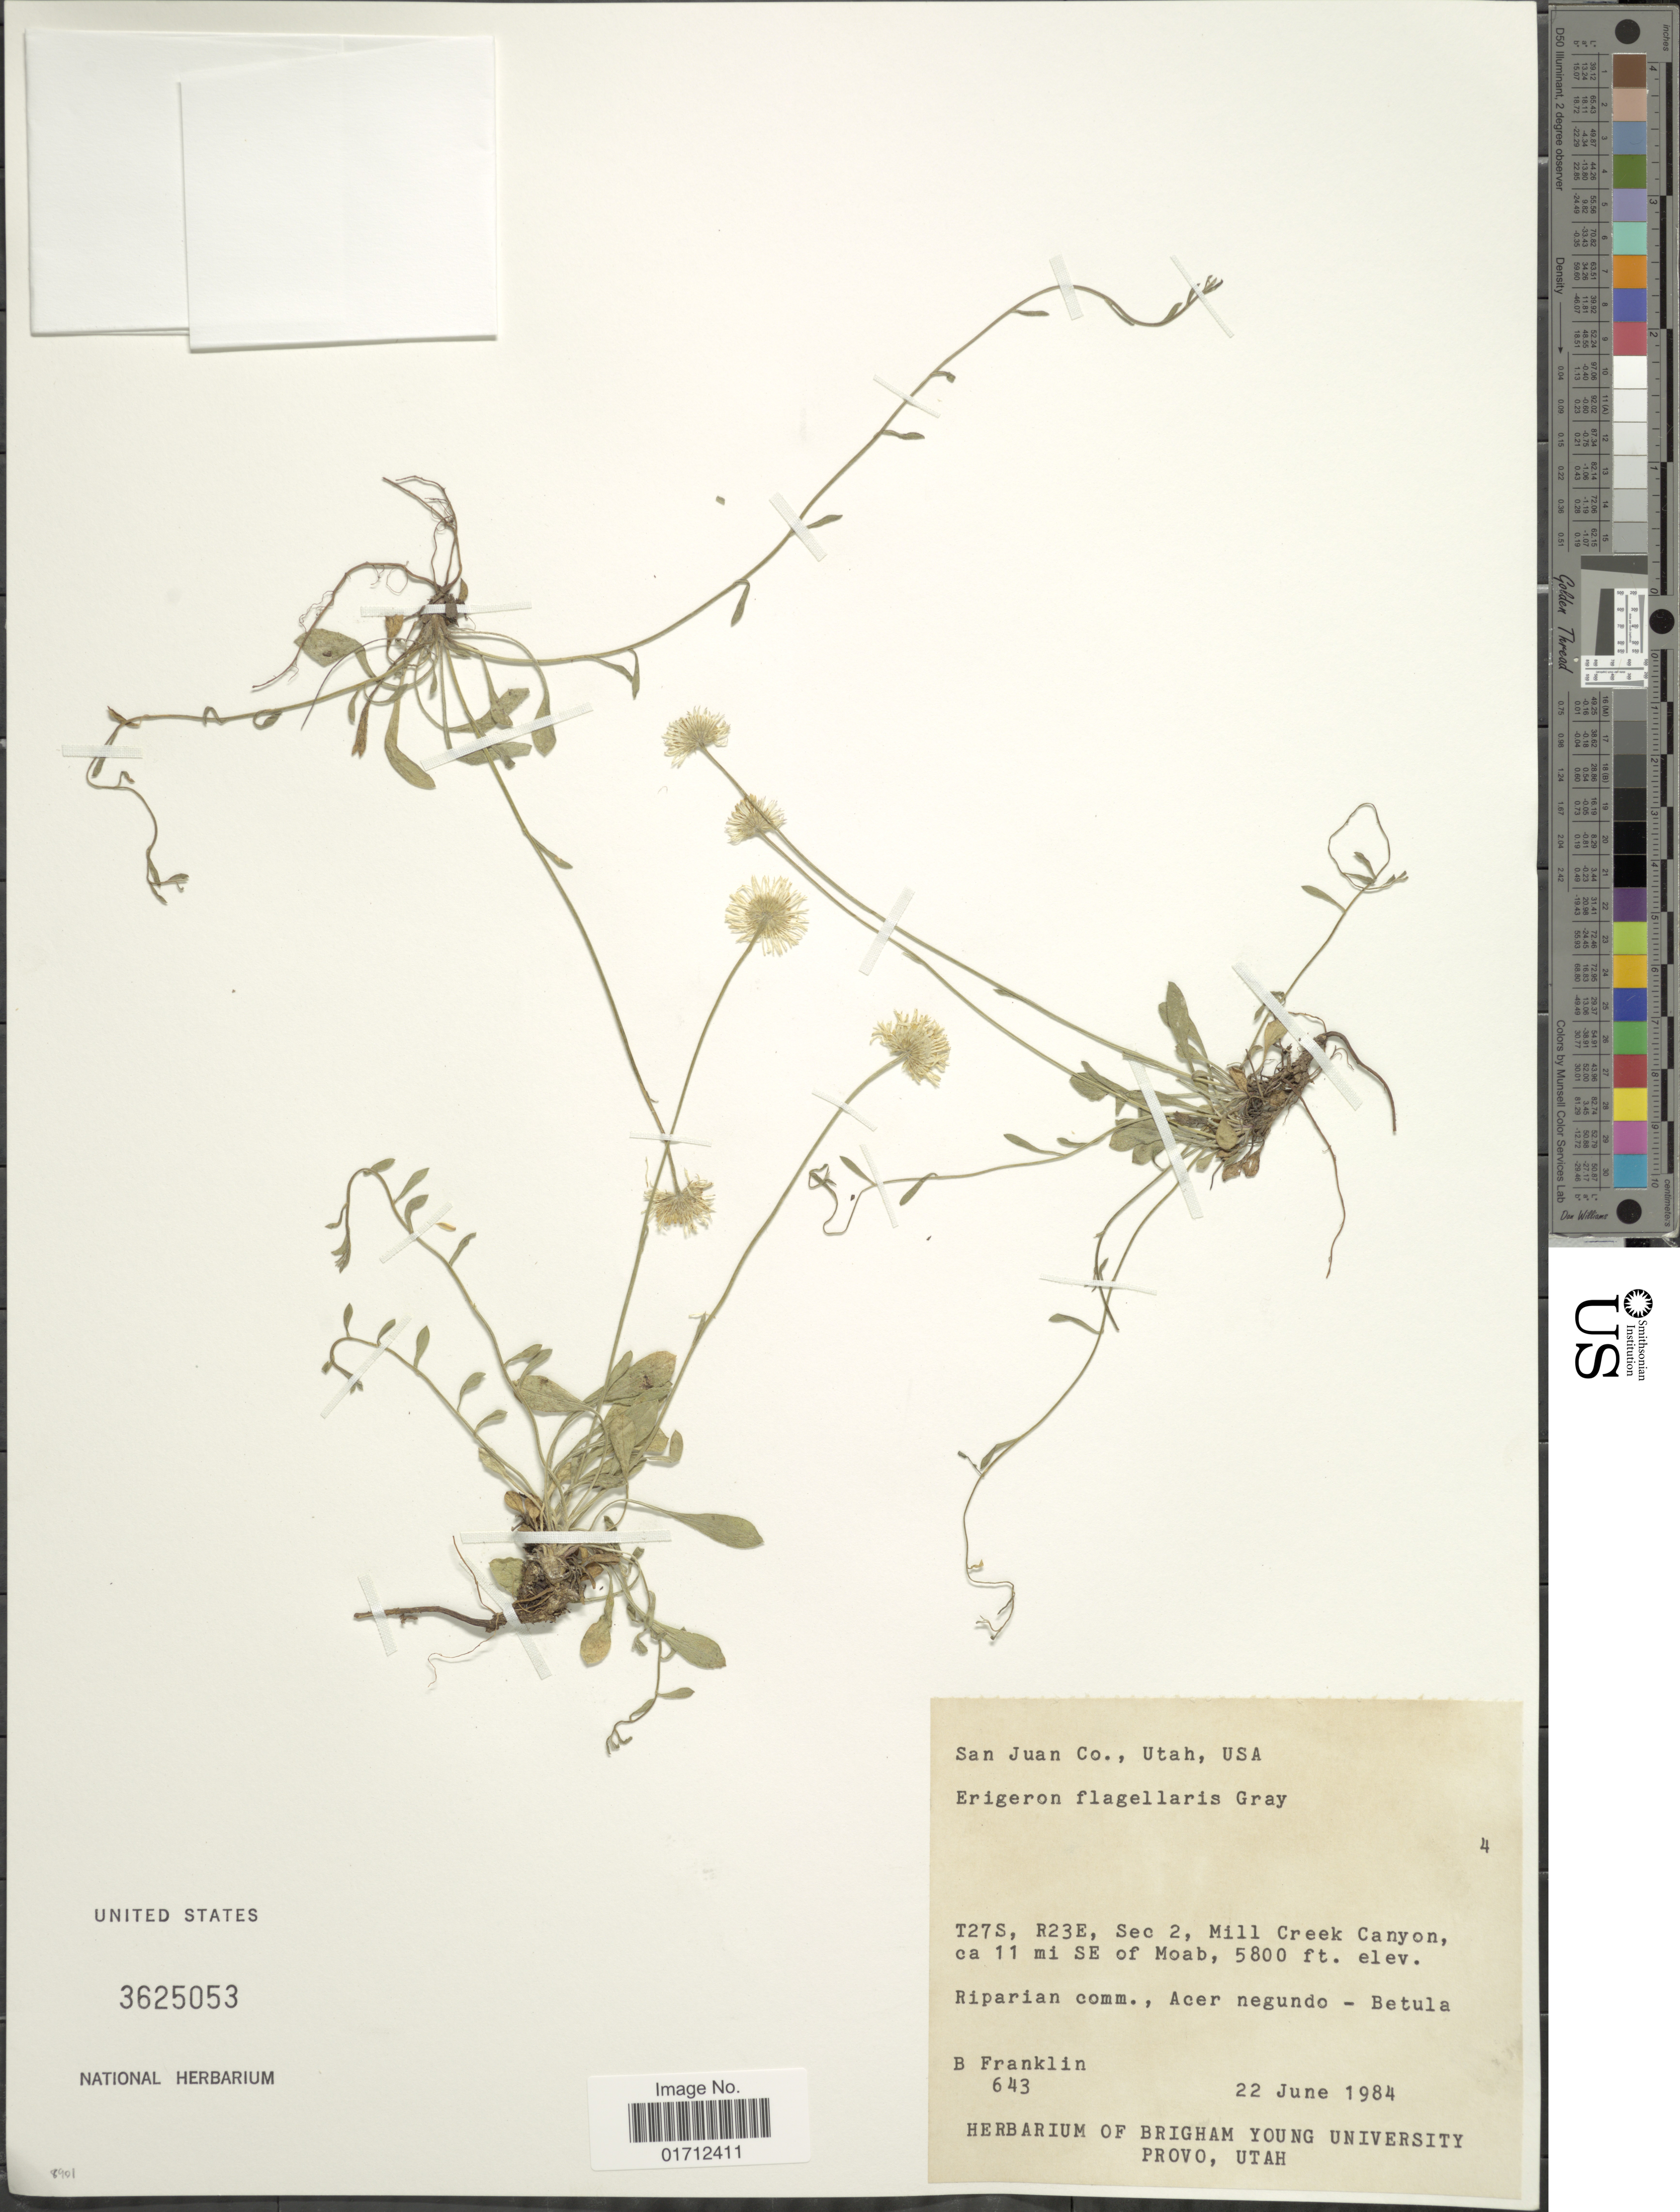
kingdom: Plantae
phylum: Tracheophyta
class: Magnoliopsida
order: Asterales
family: Asteraceae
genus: Erigeron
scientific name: Erigeron flagellaris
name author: A. Gray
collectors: B. Franklin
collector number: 643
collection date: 1984-06-22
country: United States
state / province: Utah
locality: San Juan Co., T27S, R23E, Sec 2, Mill Creek Canyon, ca 11 mi SE of Moab.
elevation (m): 1768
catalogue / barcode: US 3625053